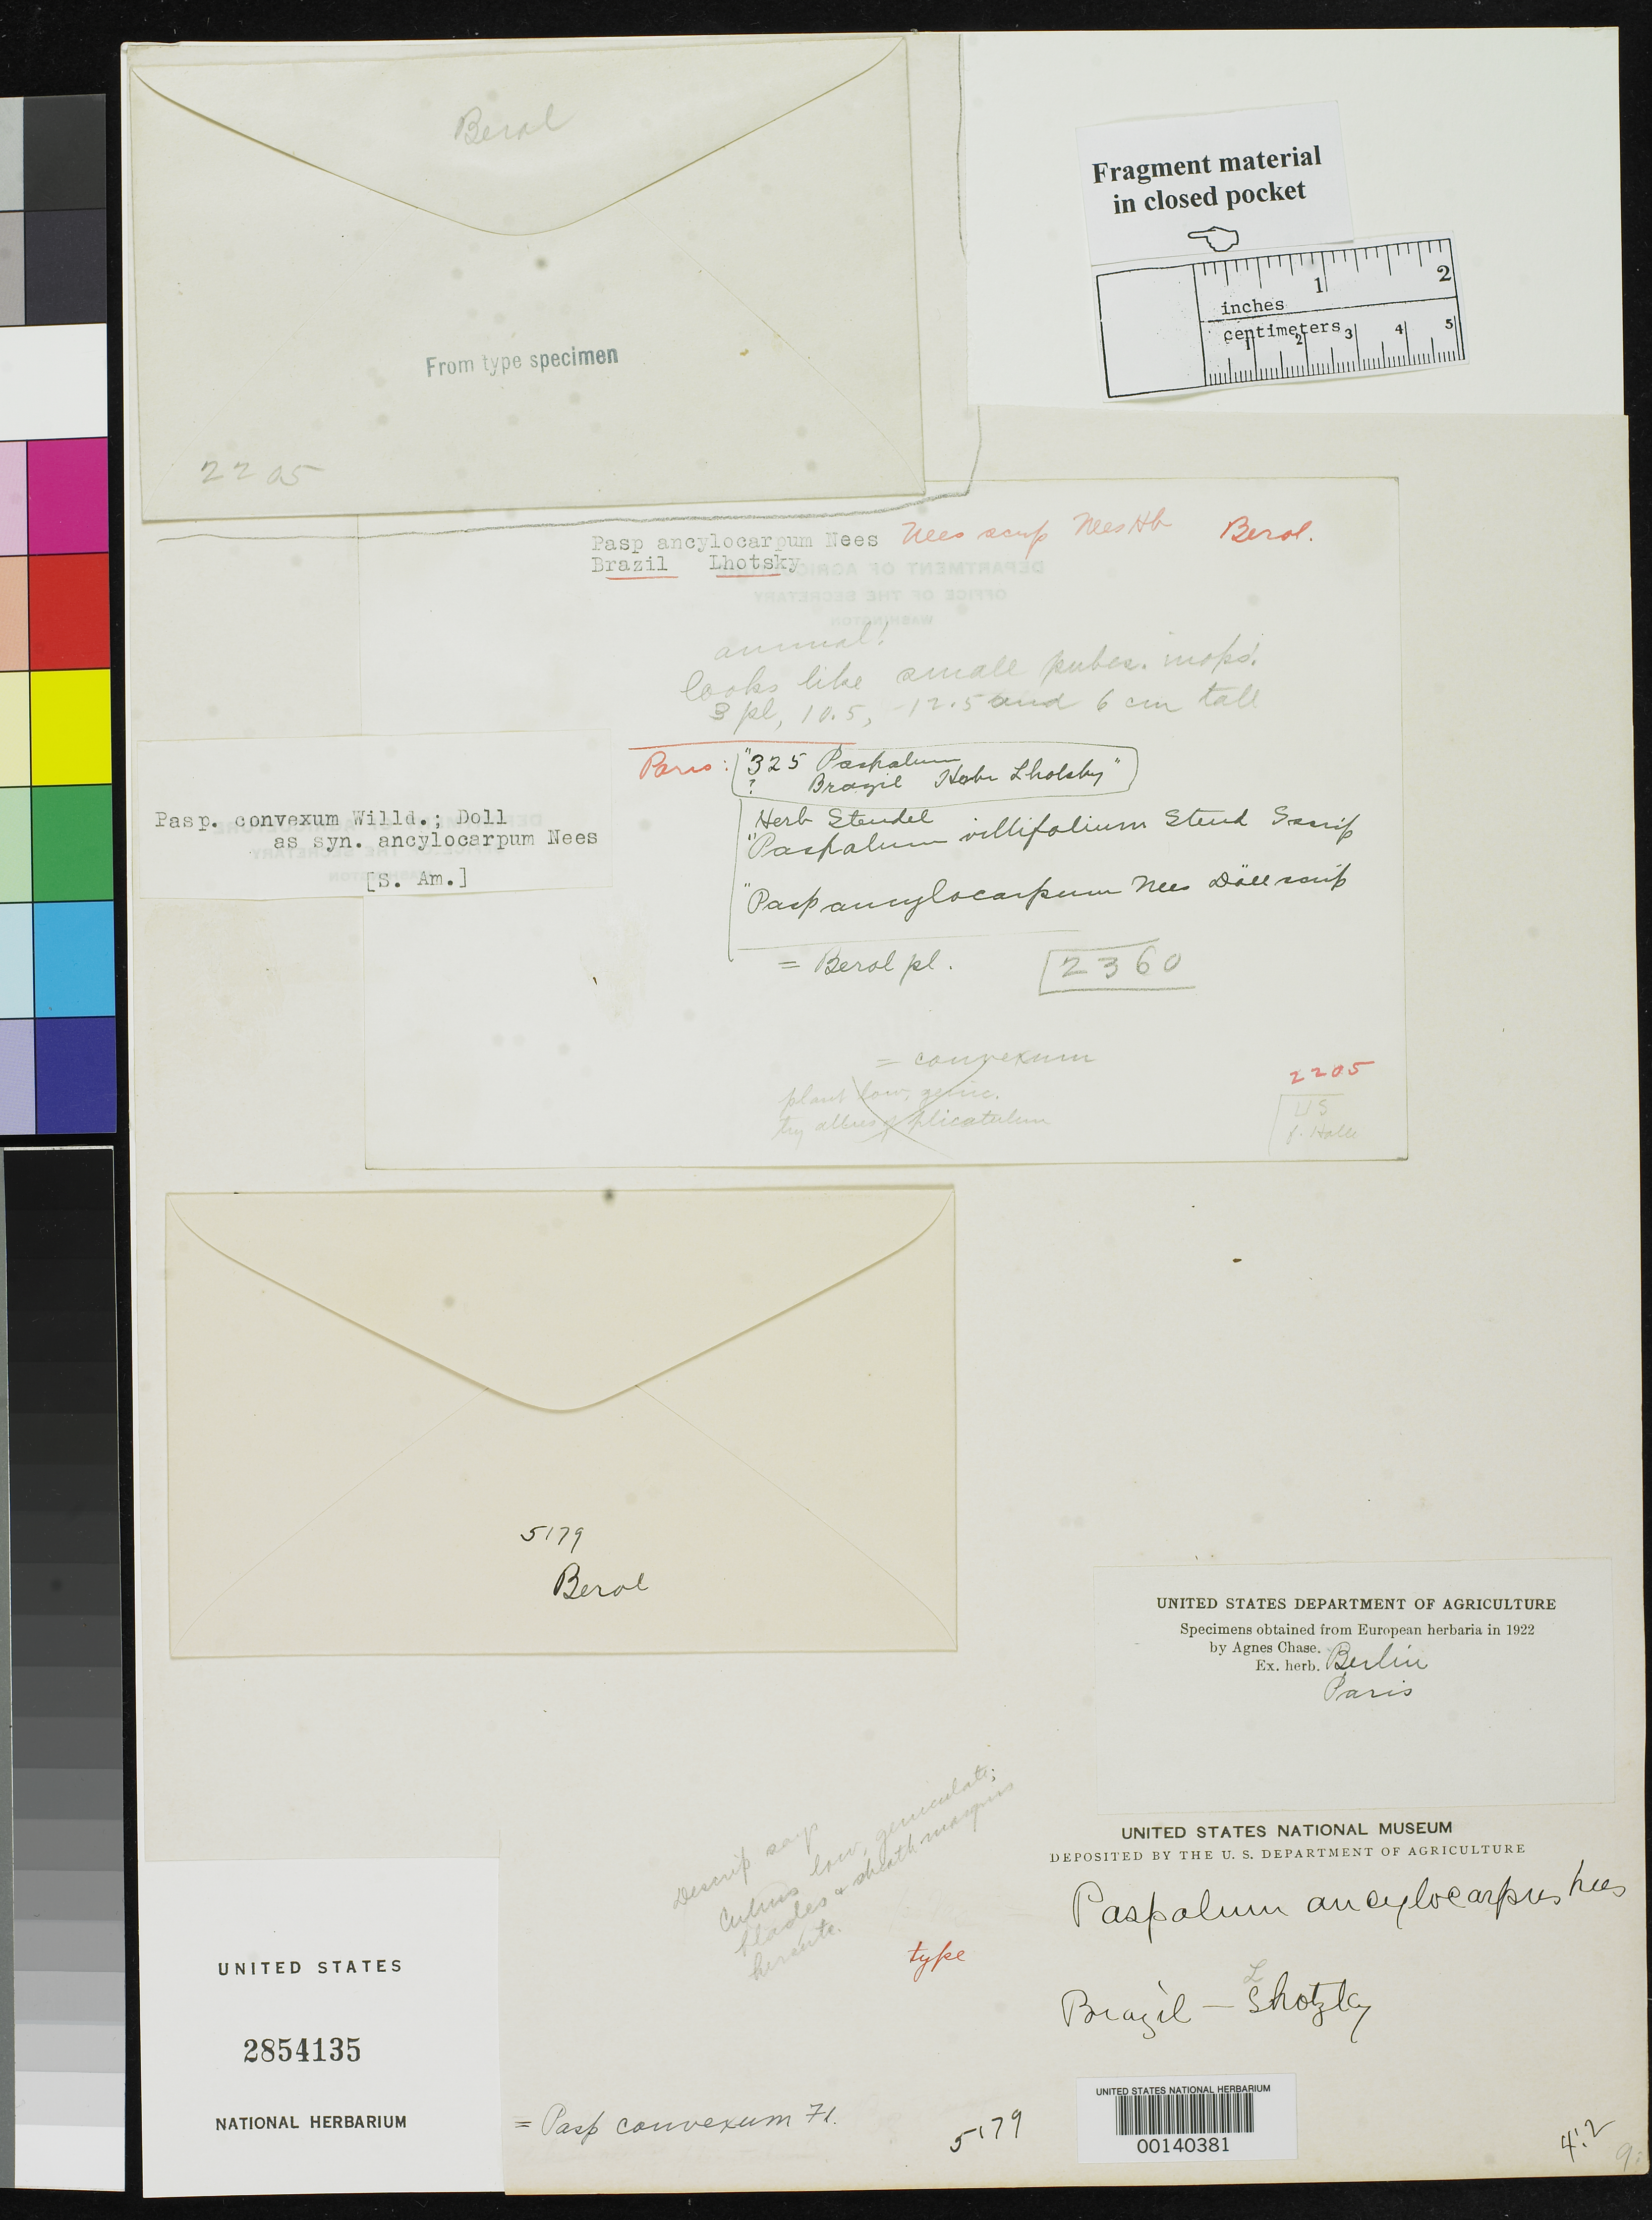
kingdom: Plantae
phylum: Tracheophyta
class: Liliopsida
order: Poales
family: Poaceae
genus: Paspalum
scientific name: Paspalum ancylocarpum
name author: Nees ex Steud.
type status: Type Fragment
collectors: J. Lhotsky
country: Brazil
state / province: Minas Gerais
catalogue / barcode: US 2854135